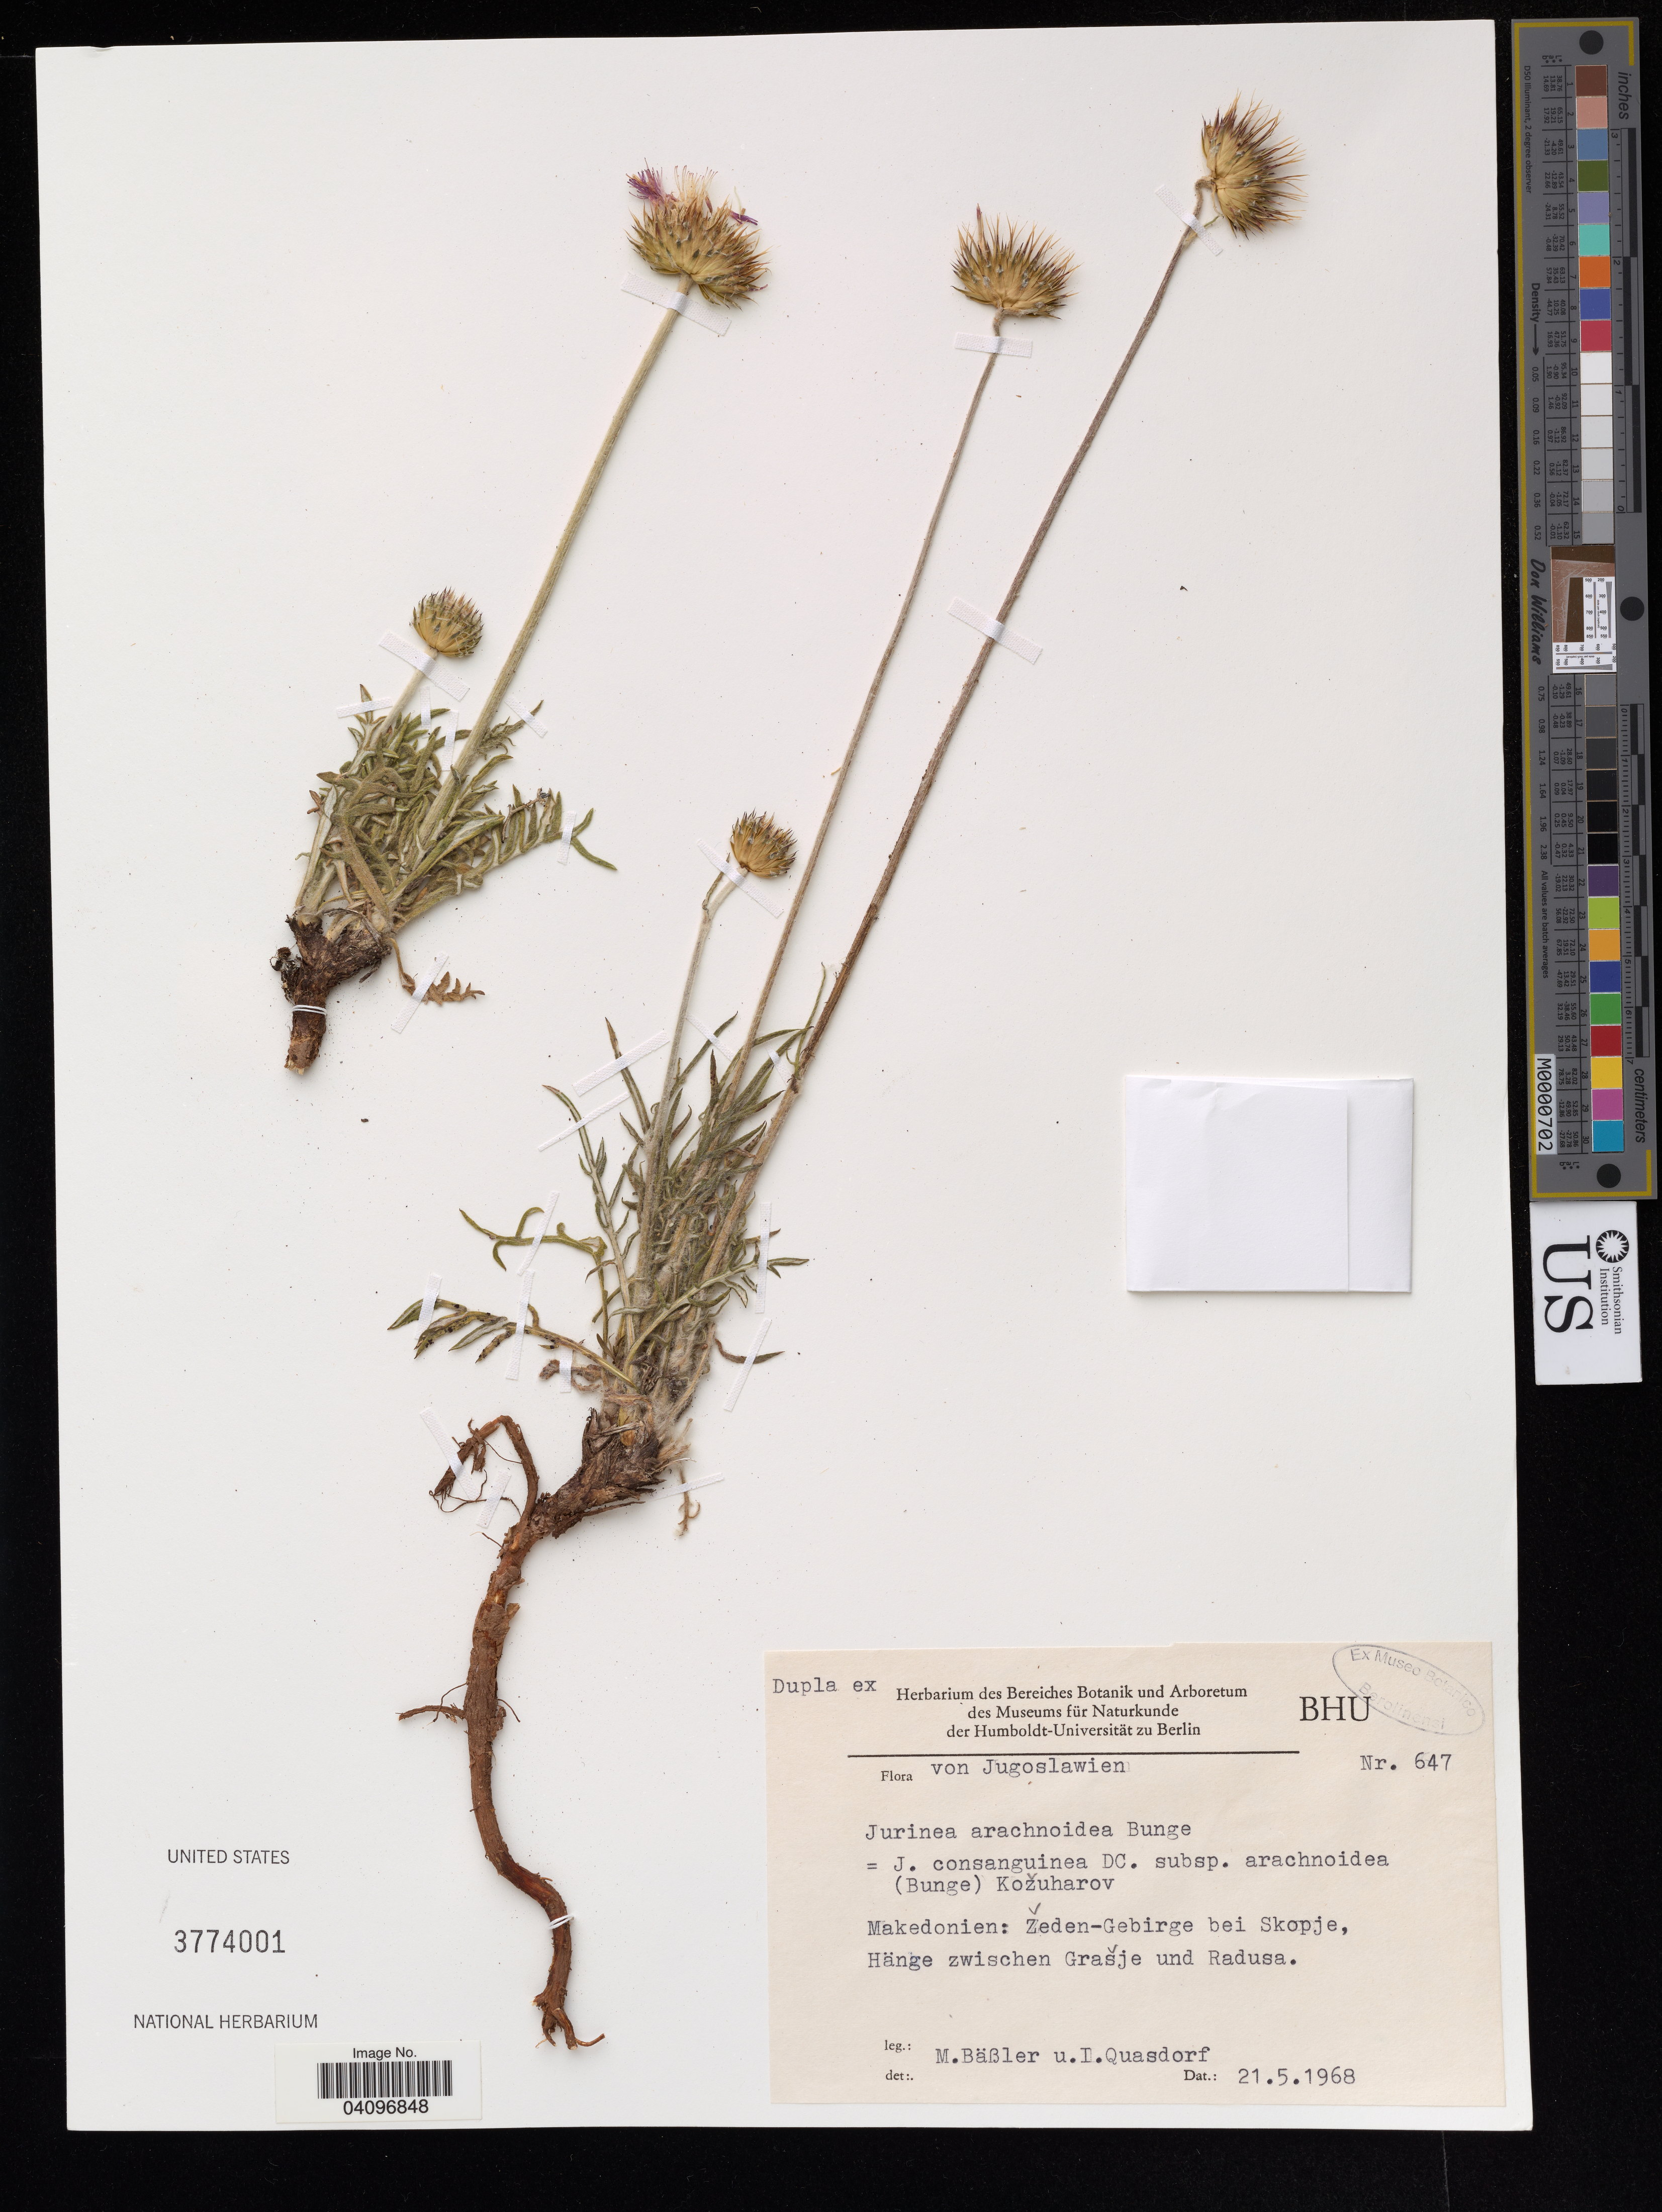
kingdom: Plantae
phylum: Tracheophyta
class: Magnoliopsida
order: Asterales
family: Asteraceae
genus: Jurinea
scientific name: Jurinea arachnoides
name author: Bunge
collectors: M. Babler & I. Quasdorf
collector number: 647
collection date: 1968-05-21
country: Yugoslavia [Defunct]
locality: Makedonien: Zeden-Gebirge bei Skopje, Hänge zwischen Grasje und Radusa.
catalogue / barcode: US 3774001